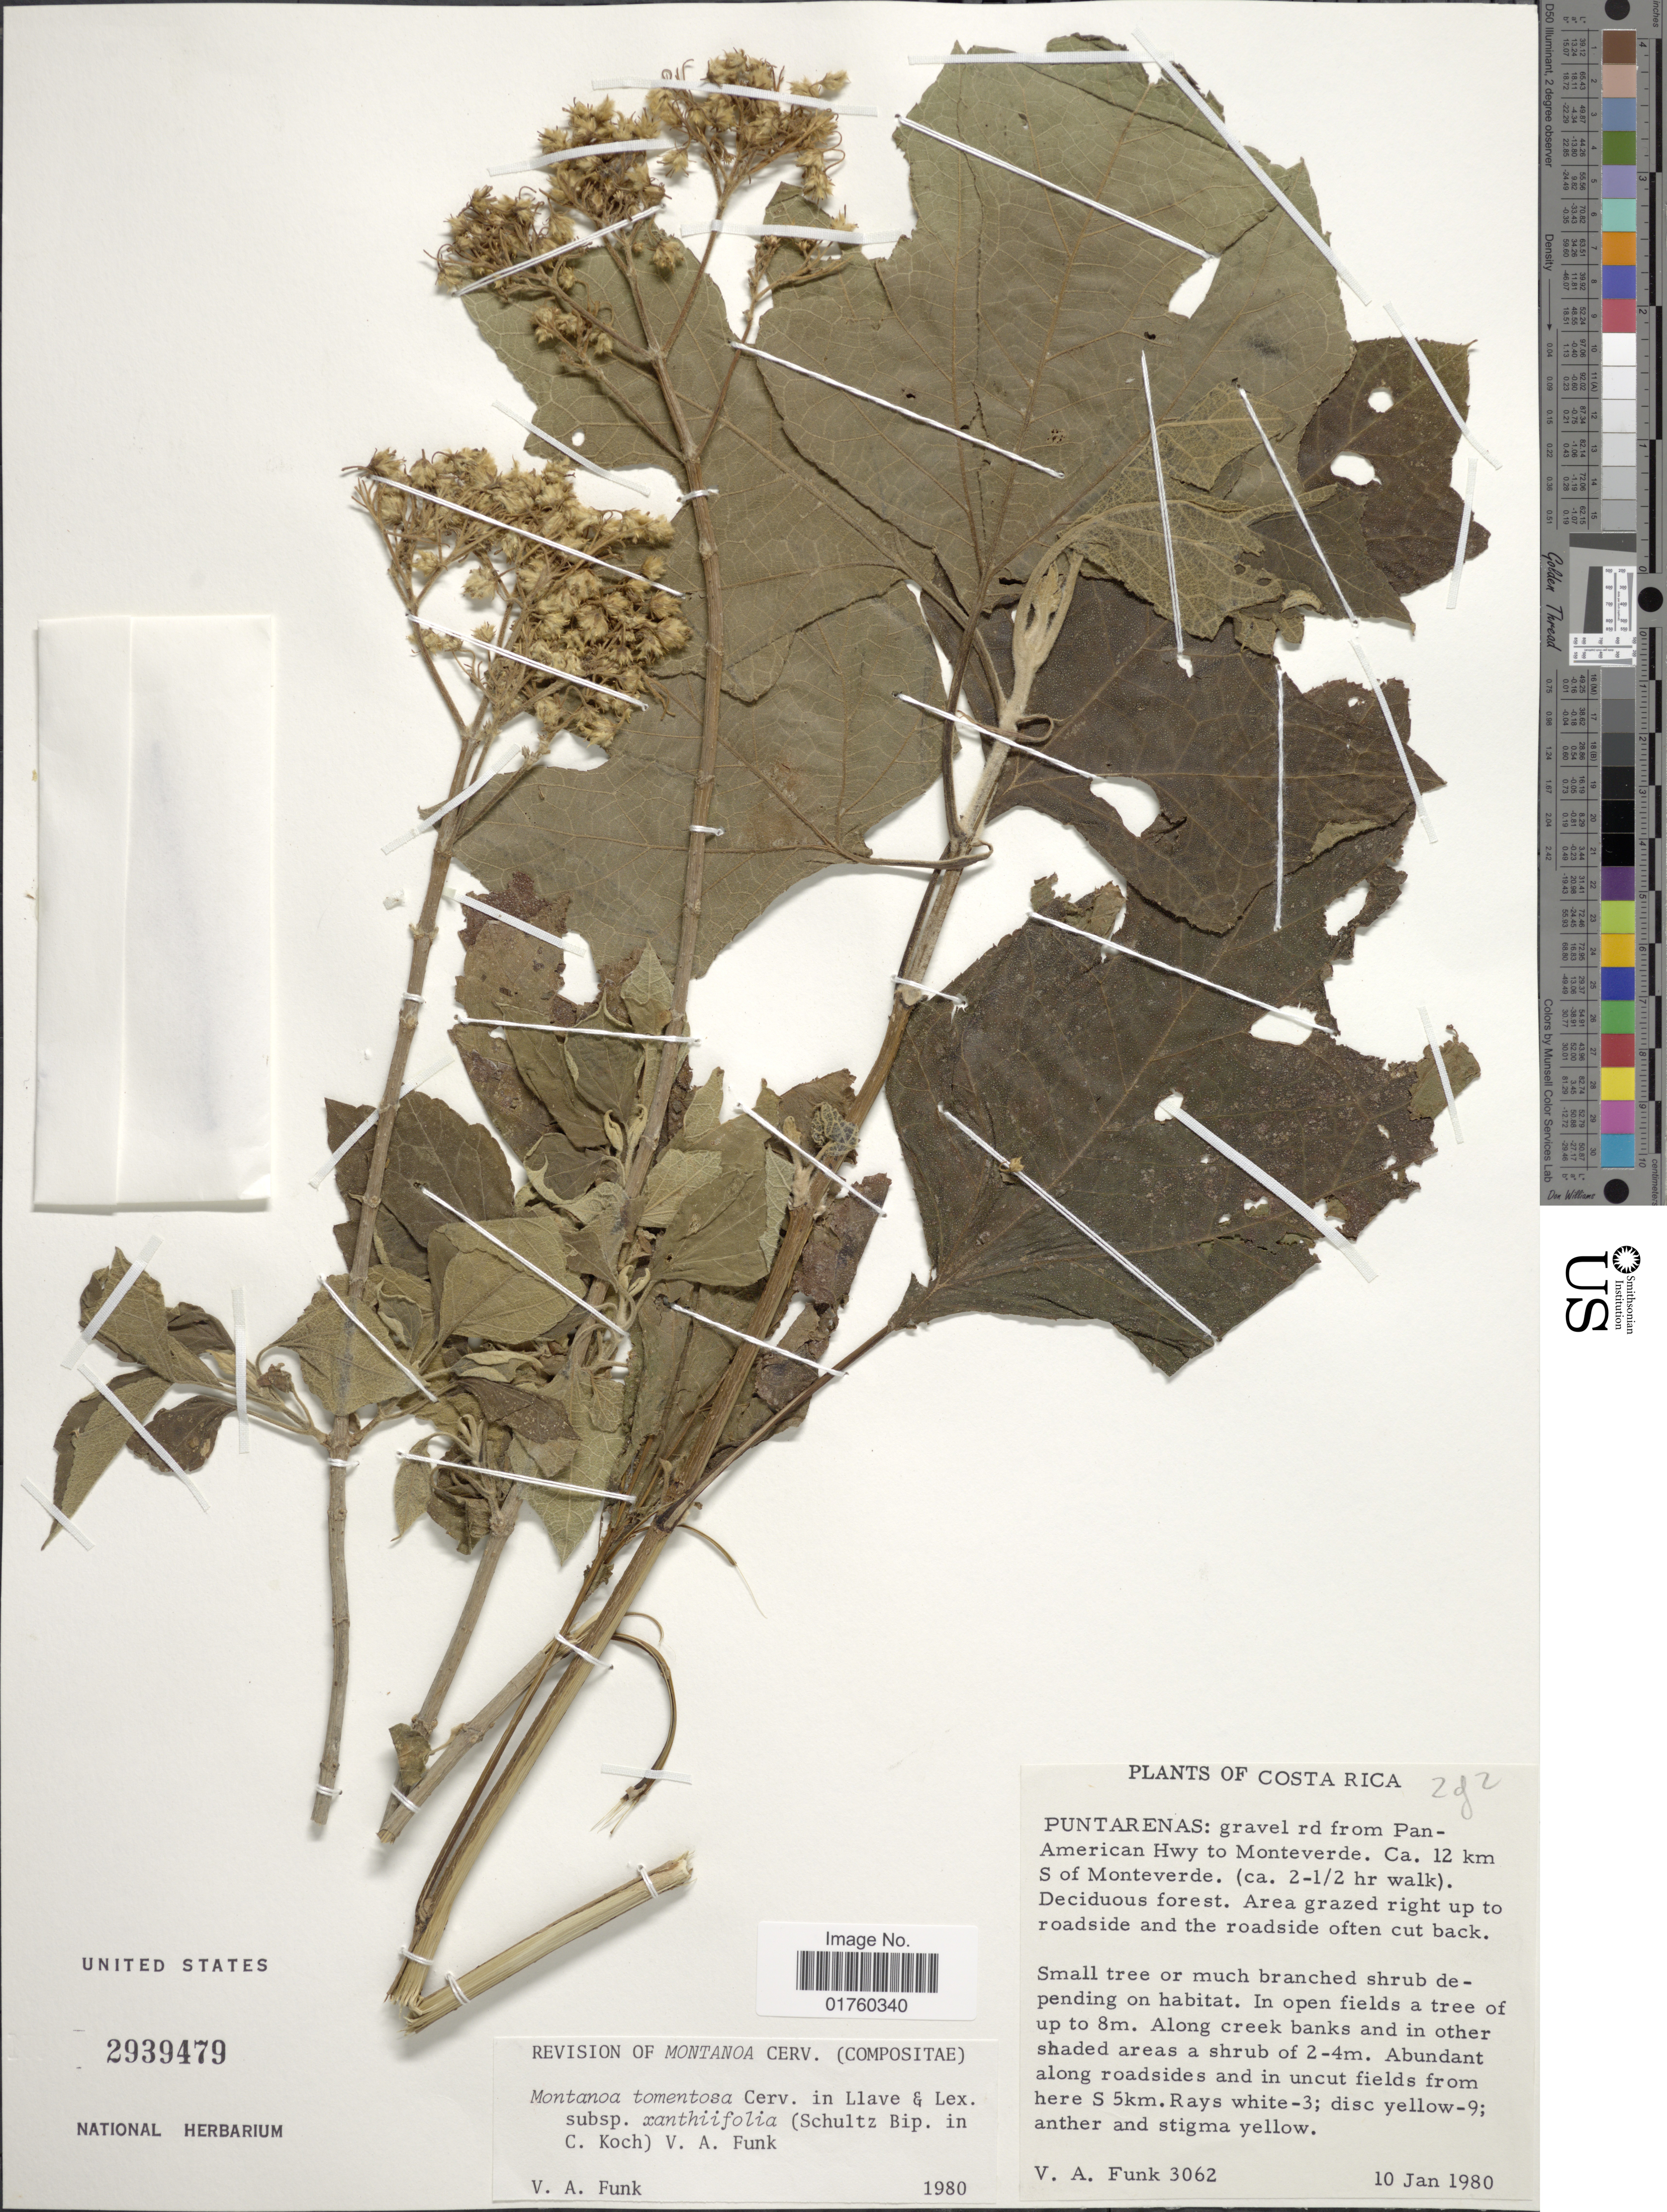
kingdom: Plantae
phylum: Tracheophyta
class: Magnoliopsida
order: Asterales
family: Asteraceae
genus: Montanoa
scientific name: Montanoa tomentosa subsp. xanthiifolia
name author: (Sch. Bip. in C. Koch) V.A. Funk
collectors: V. Funk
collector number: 3062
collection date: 1980-01-10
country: Costa Rica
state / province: Puntarenas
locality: Gravel rd from Pan-American Hwy to Monteverde, ca. 12 km S of Monteverde (ca 2-1/2 hr walk), area grazed right up to roadside and the roadside often cut back.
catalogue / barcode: US 2939479